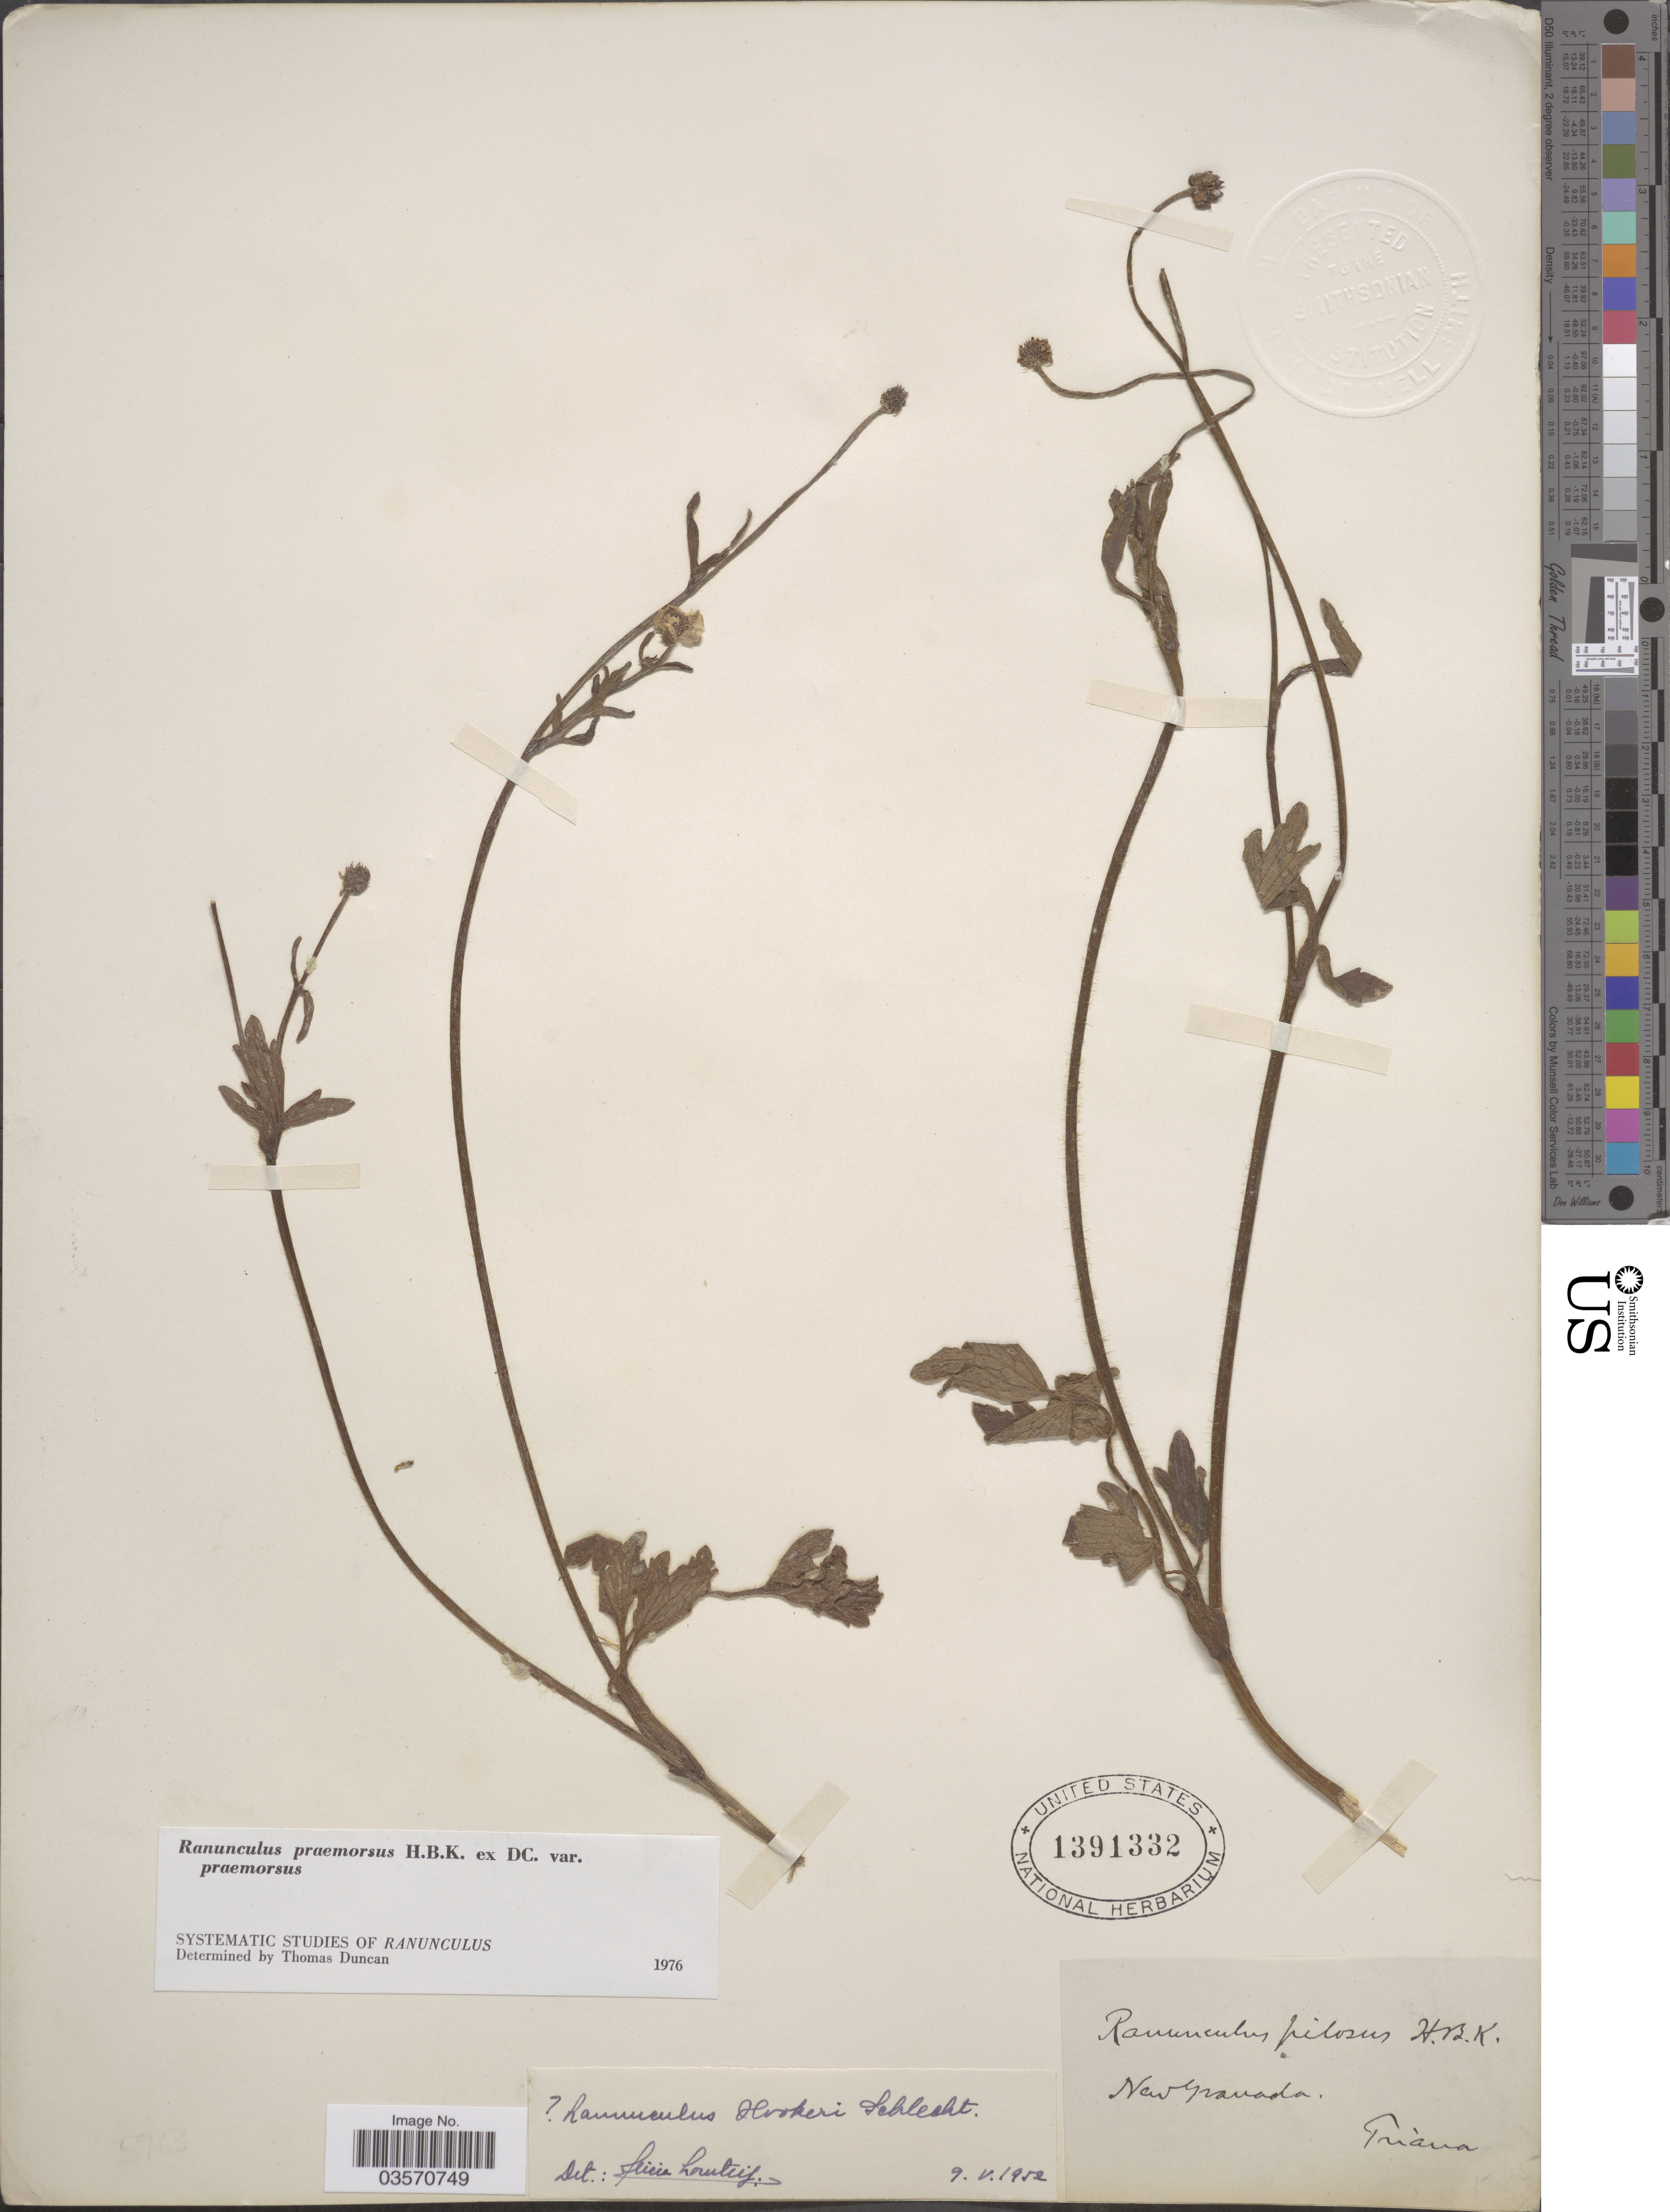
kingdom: Plantae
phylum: Tracheophyta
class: Magnoliopsida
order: Ranunculales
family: Ranunculaceae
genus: Ranunculus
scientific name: Ranunculus praemorsus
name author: Kunth ex DC.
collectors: Triana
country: Colombia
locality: New Granada.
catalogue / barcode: US 1391332